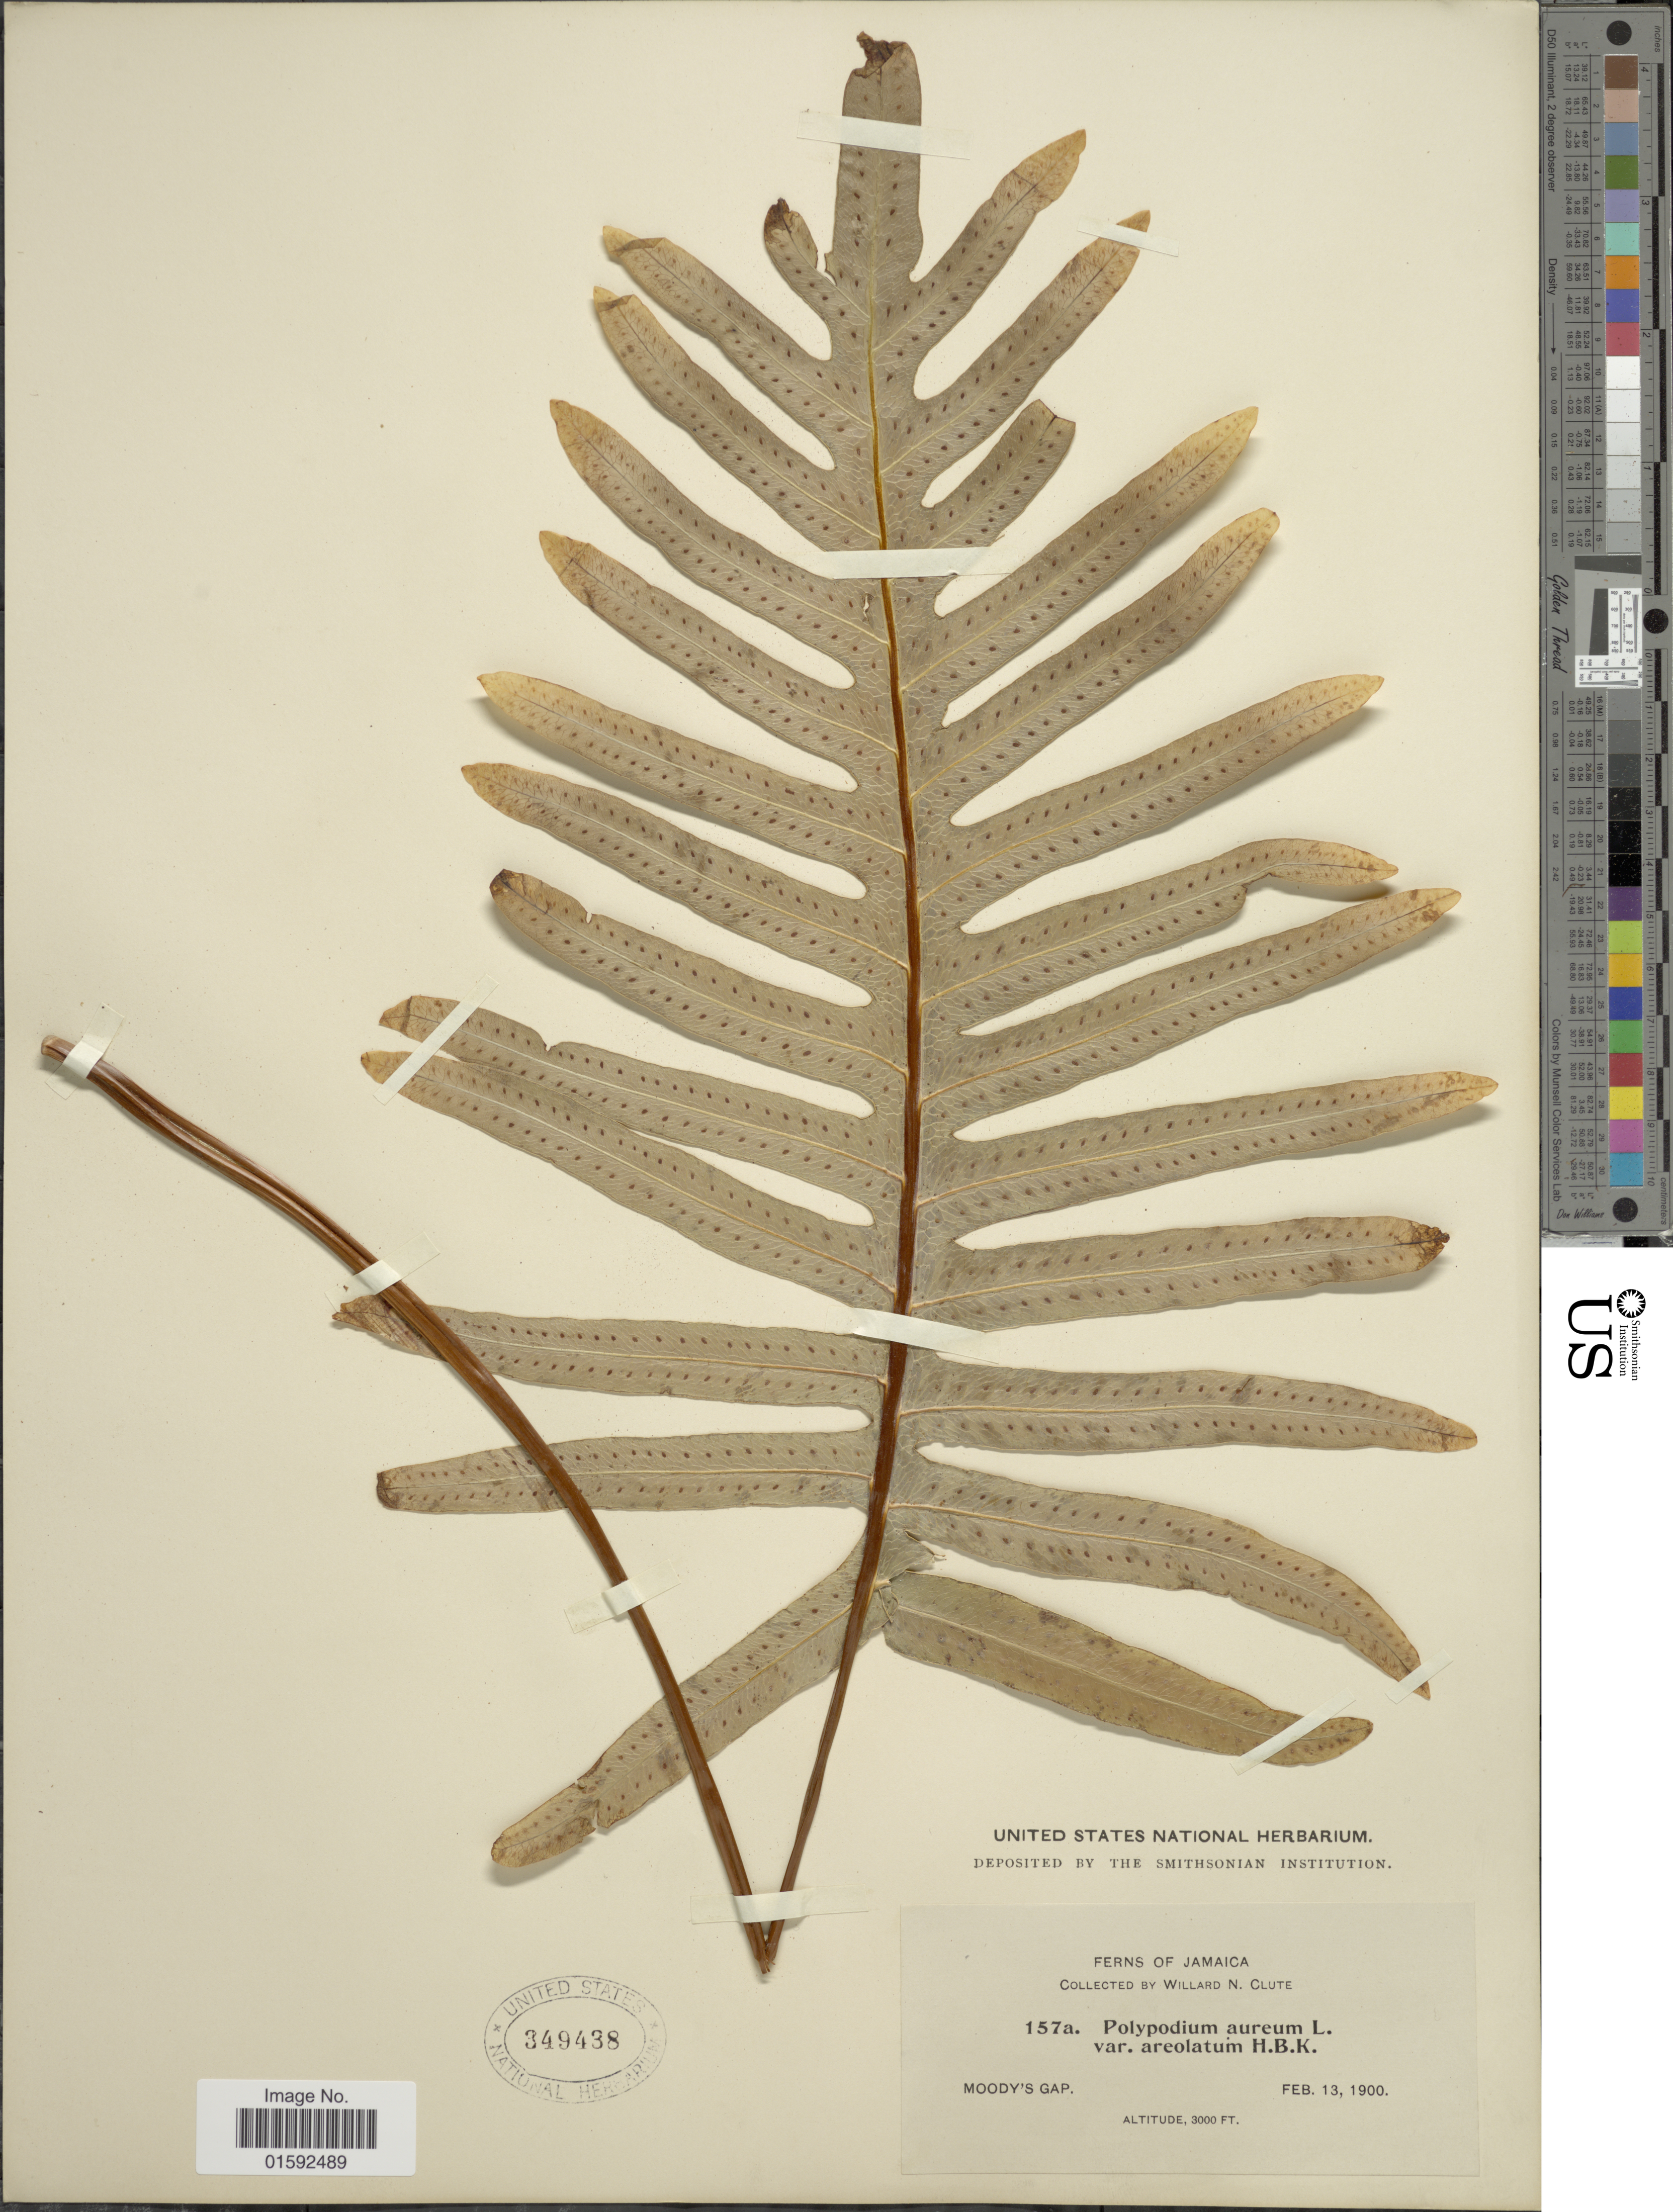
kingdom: Plantae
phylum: Tracheophyta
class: Polypodiopsida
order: Polypodiales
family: Polypodiaceae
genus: Phlebodium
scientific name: Phlebodium pseudoaureum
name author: (Cav.) Lellinger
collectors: W. N. Clute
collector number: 157a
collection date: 1900-02-13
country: Jamaica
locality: Jamaica, Moody's Gap.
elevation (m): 914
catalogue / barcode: US 349438